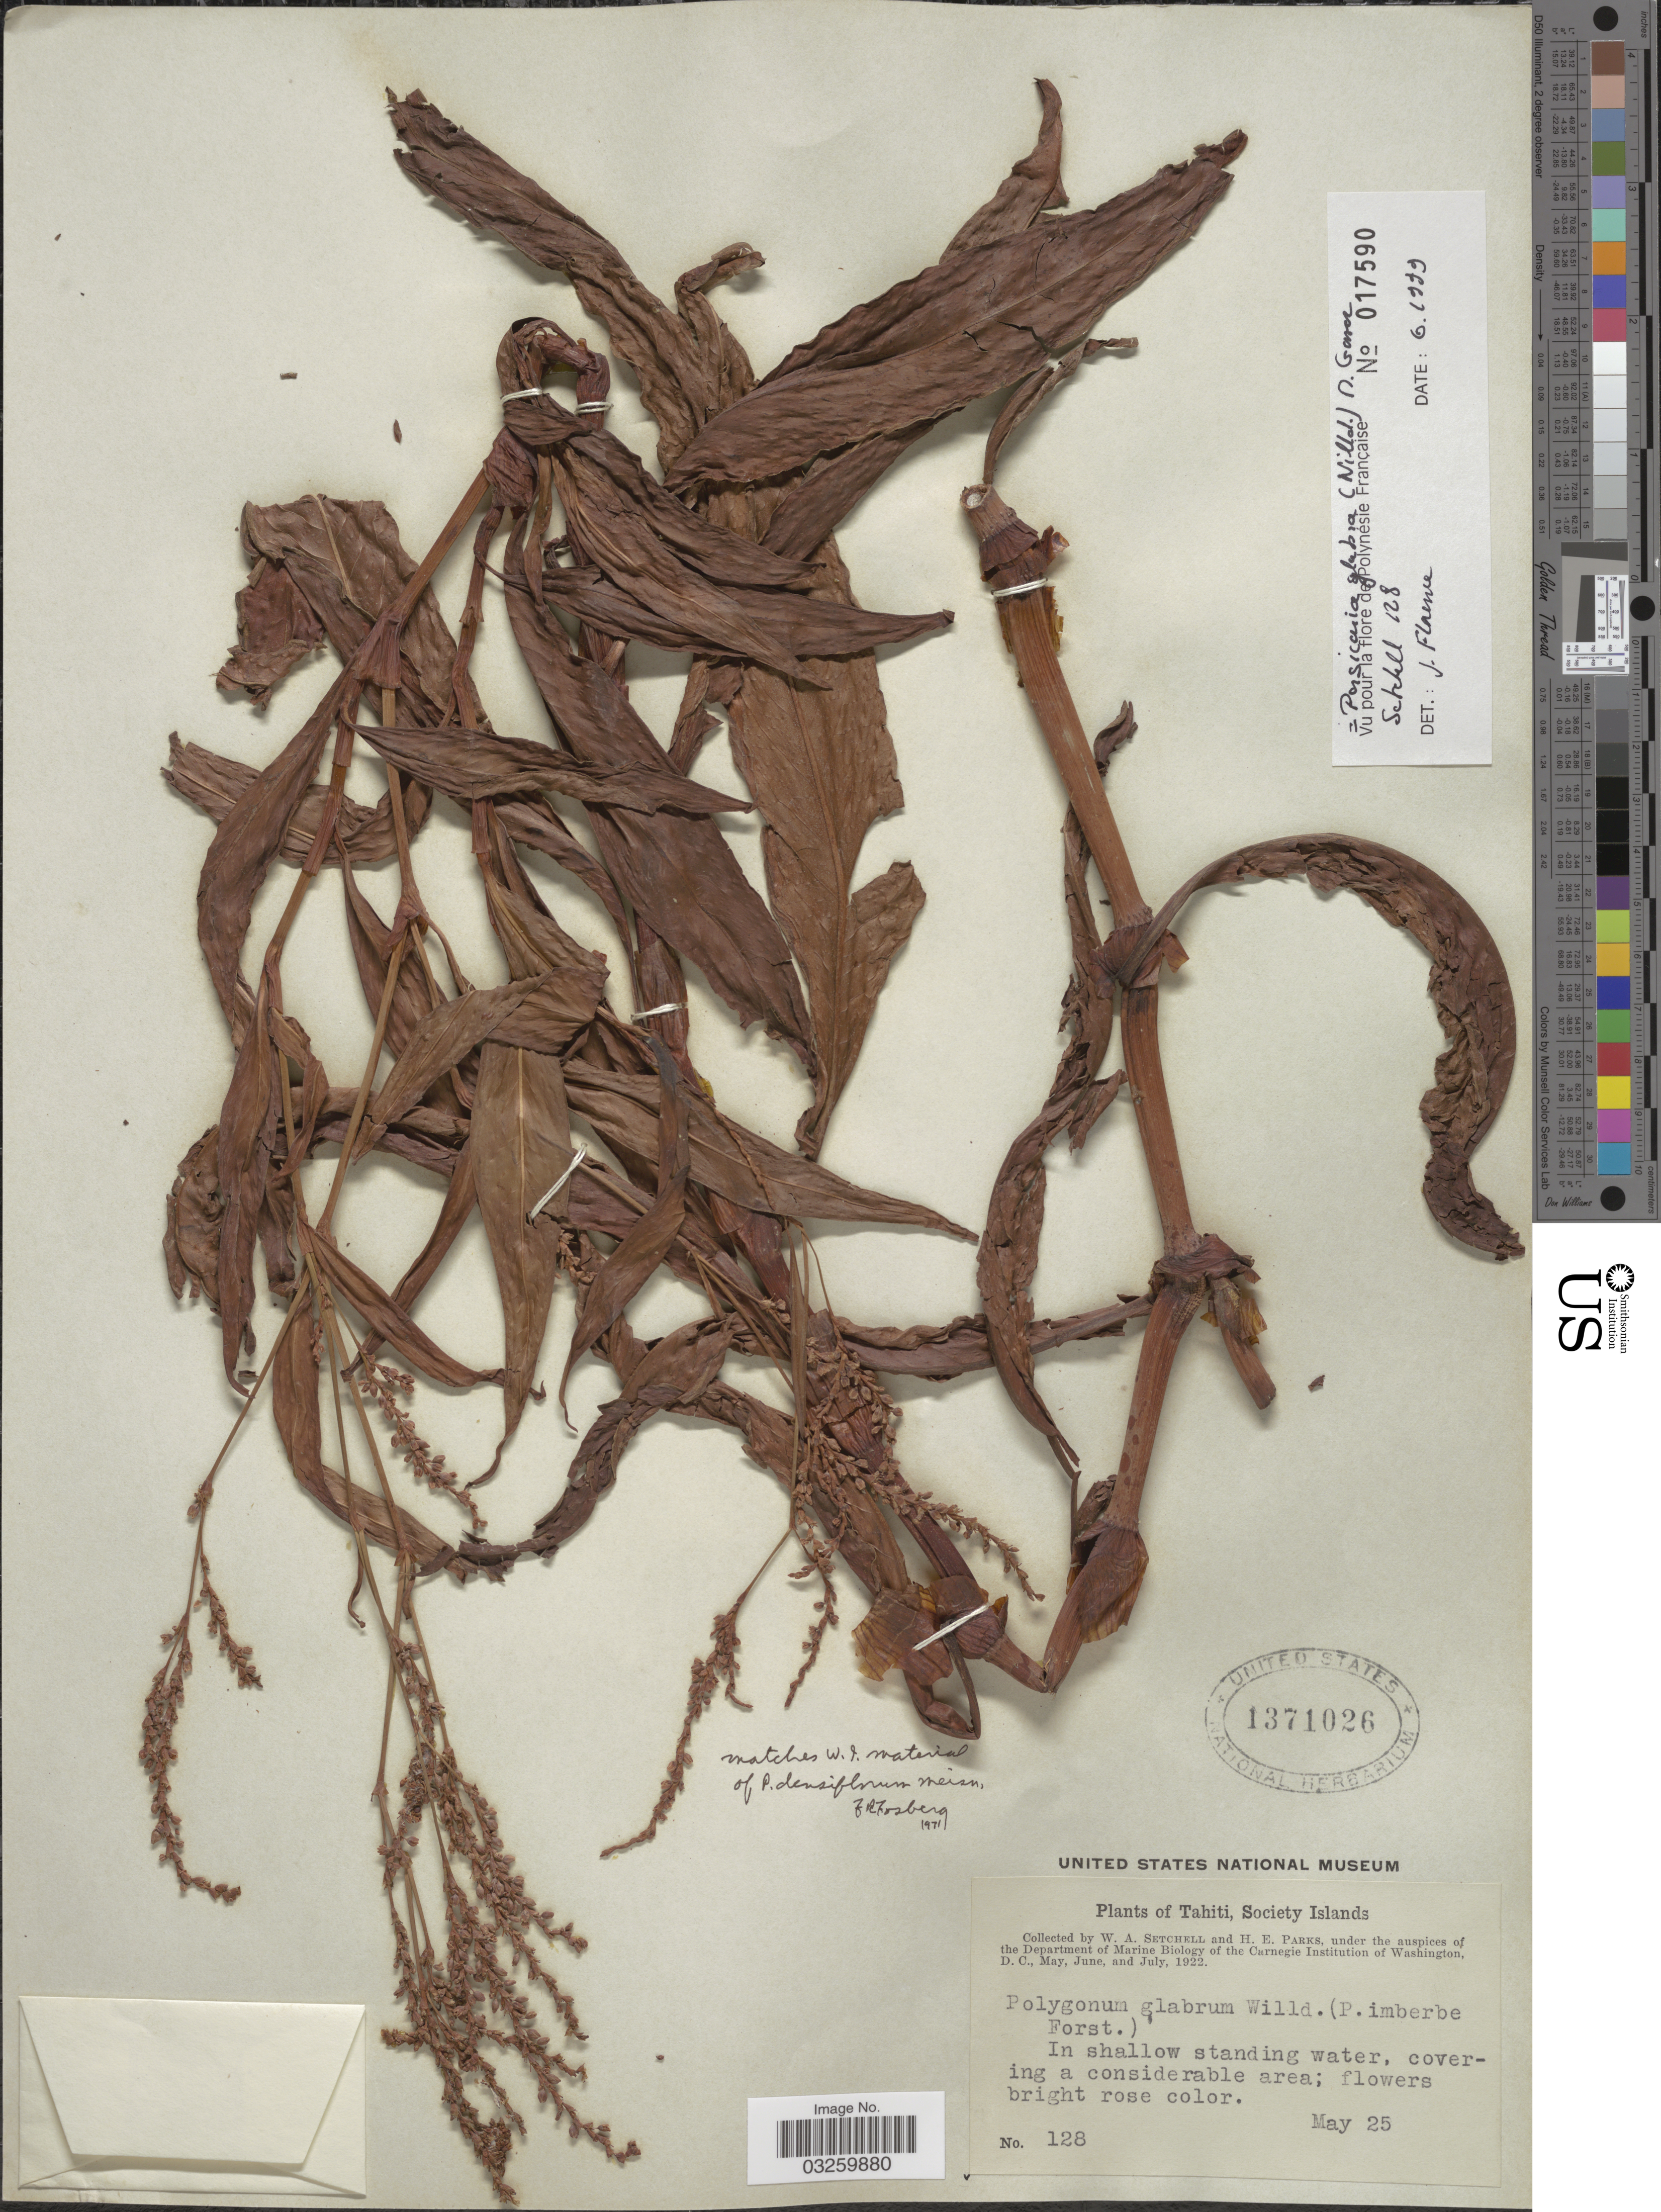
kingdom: Plantae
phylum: Tracheophyta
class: Magnoliopsida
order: Caryophyllales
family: Polygonaceae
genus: Persicaria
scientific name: Persicaria glabra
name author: (Willd.) M. Gómez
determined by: Florence, J.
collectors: W. Setchell & H. E. Parks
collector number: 128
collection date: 1922-05-25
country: French Polynesia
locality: Tahiti, Society Islands.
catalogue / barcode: US 1371026